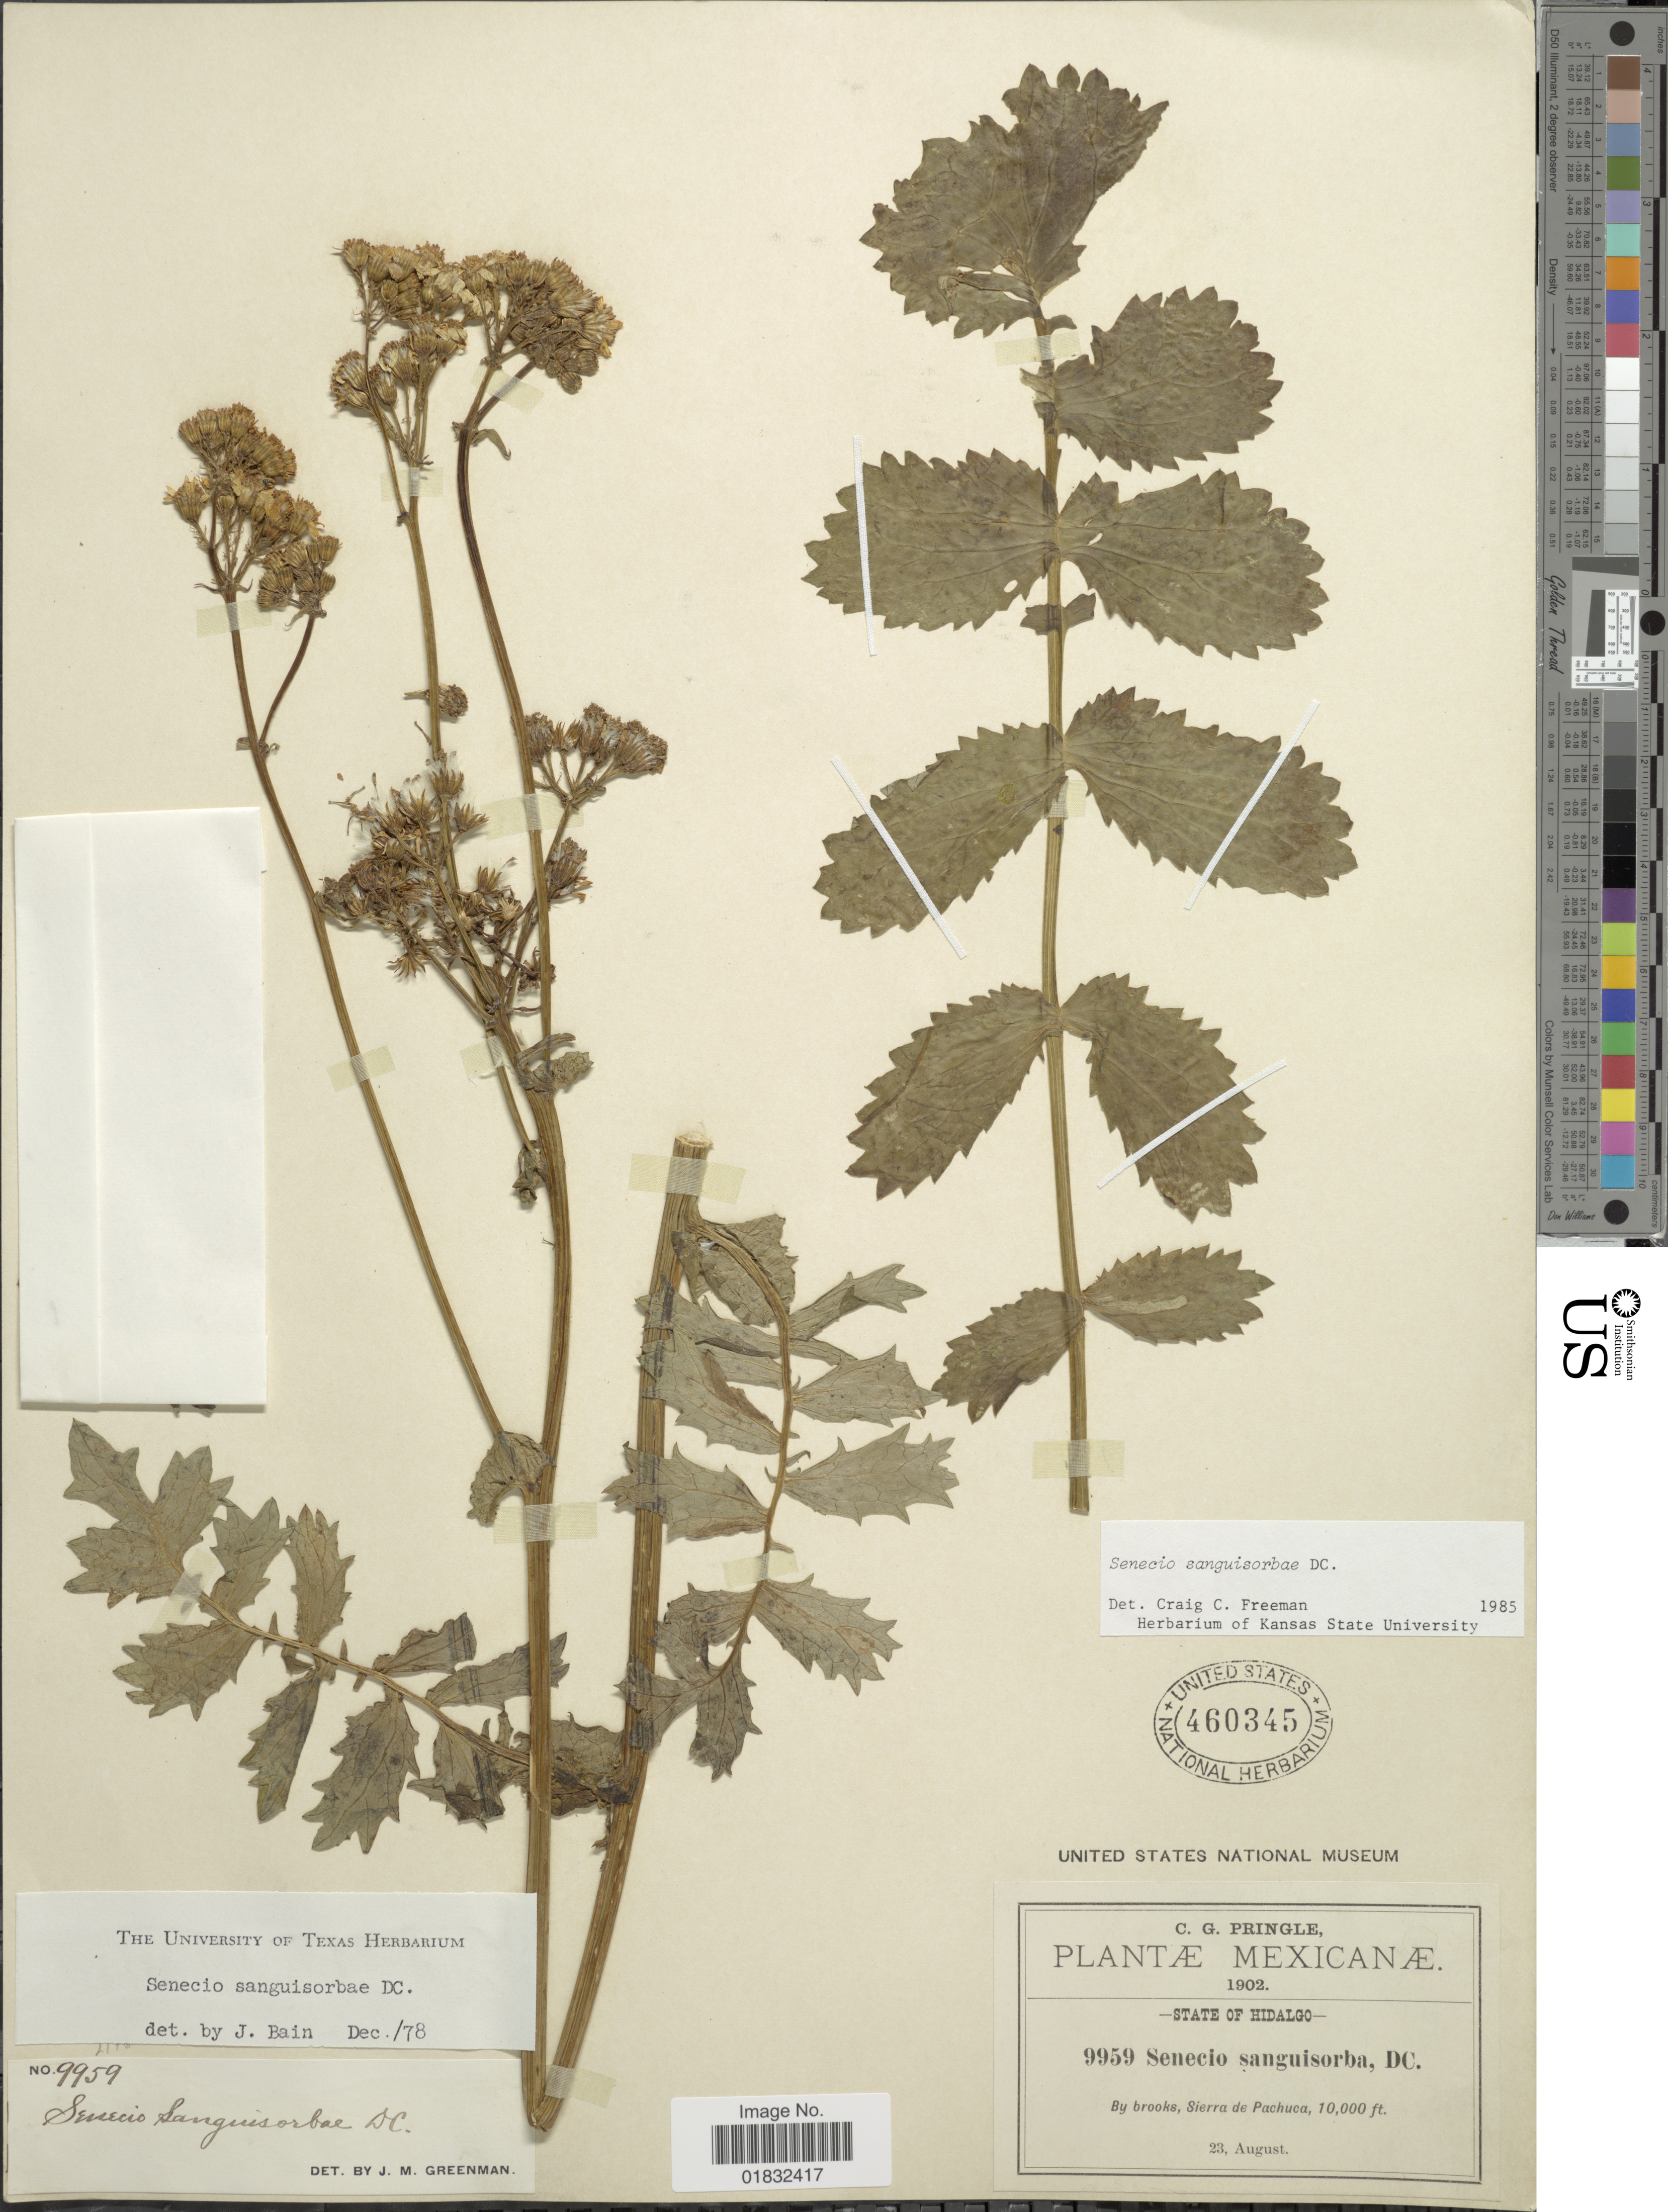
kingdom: Plantae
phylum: Tracheophyta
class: Magnoliopsida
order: Asterales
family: Asteraceae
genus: Packera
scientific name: Packera sanguisorboides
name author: (Rydb.) W.A. Weber & Á. Löve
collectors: C. G. Pringle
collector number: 9959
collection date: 1902-08-23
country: Mexico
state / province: Hidalgo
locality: By brooks, Sierra de Pachuca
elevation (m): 3048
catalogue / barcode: US 460345